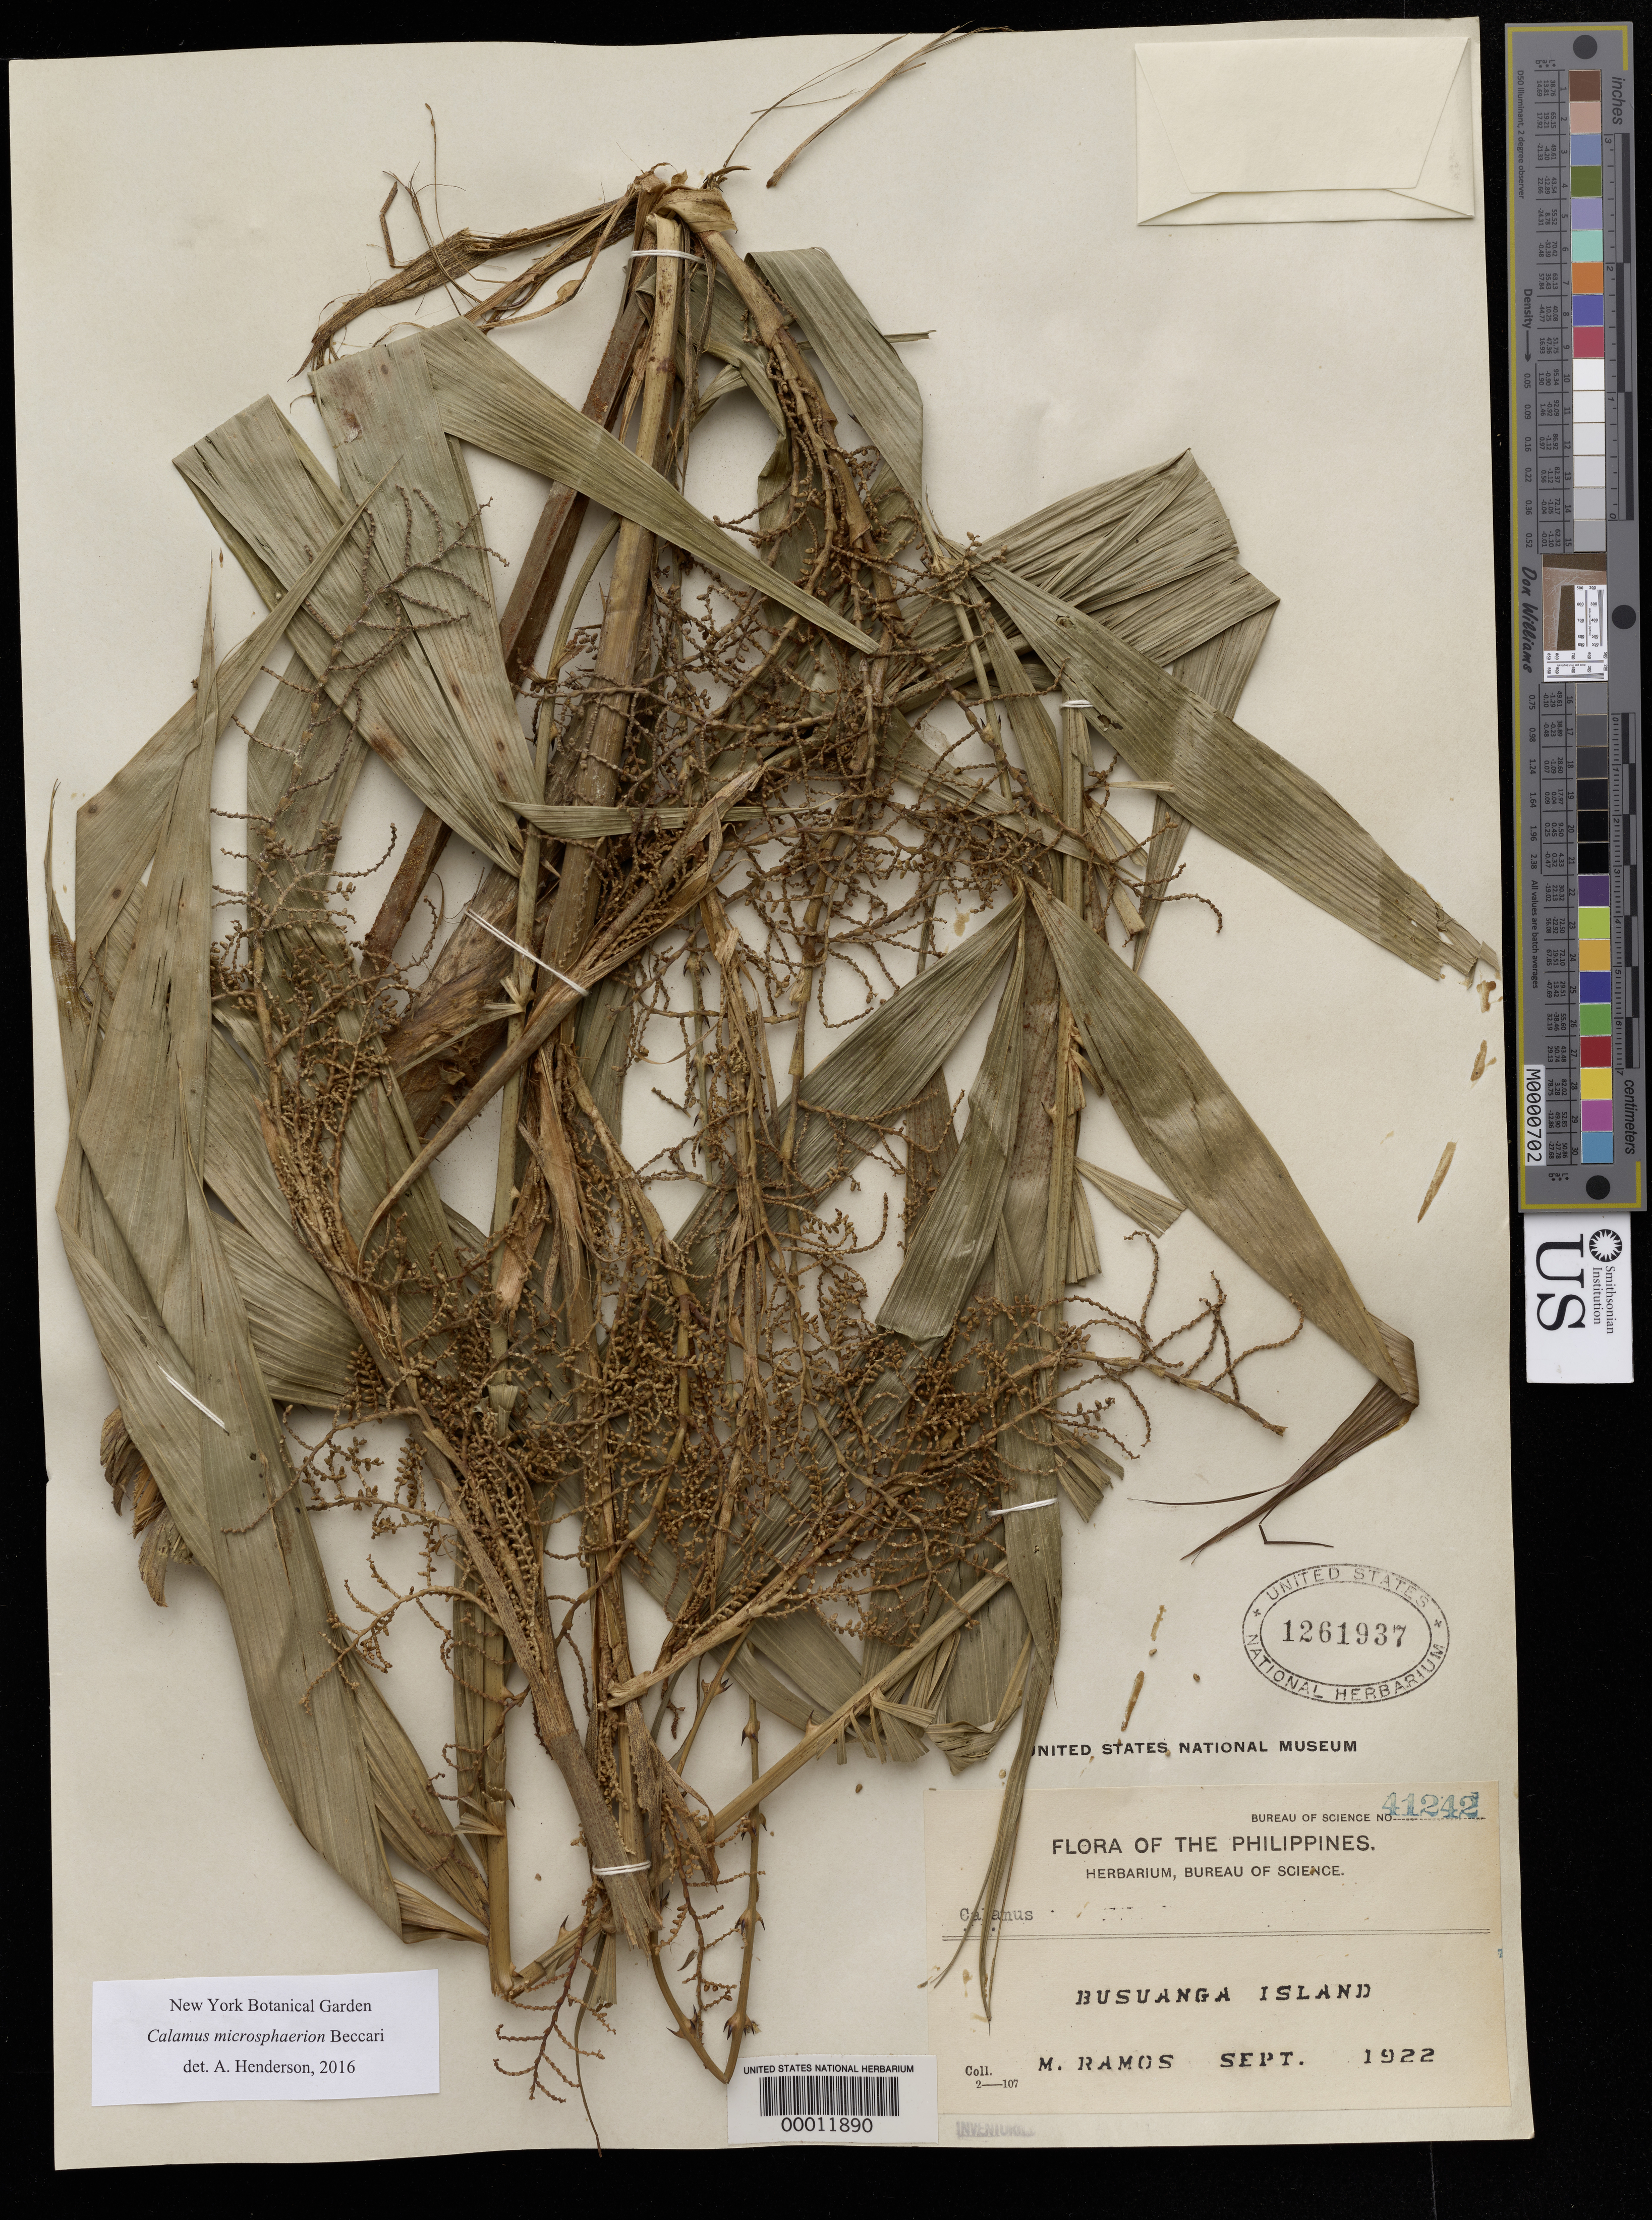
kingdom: Plantae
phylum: Tracheophyta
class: Liliopsida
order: Arecales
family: Arecaceae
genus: Calamus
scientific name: Calamus microsphaerion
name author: Becc. in Perkins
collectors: M. Ramos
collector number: Bureau of Science 41242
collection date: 1922-09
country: Philippines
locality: Busuanga Island.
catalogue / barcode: US 1261937